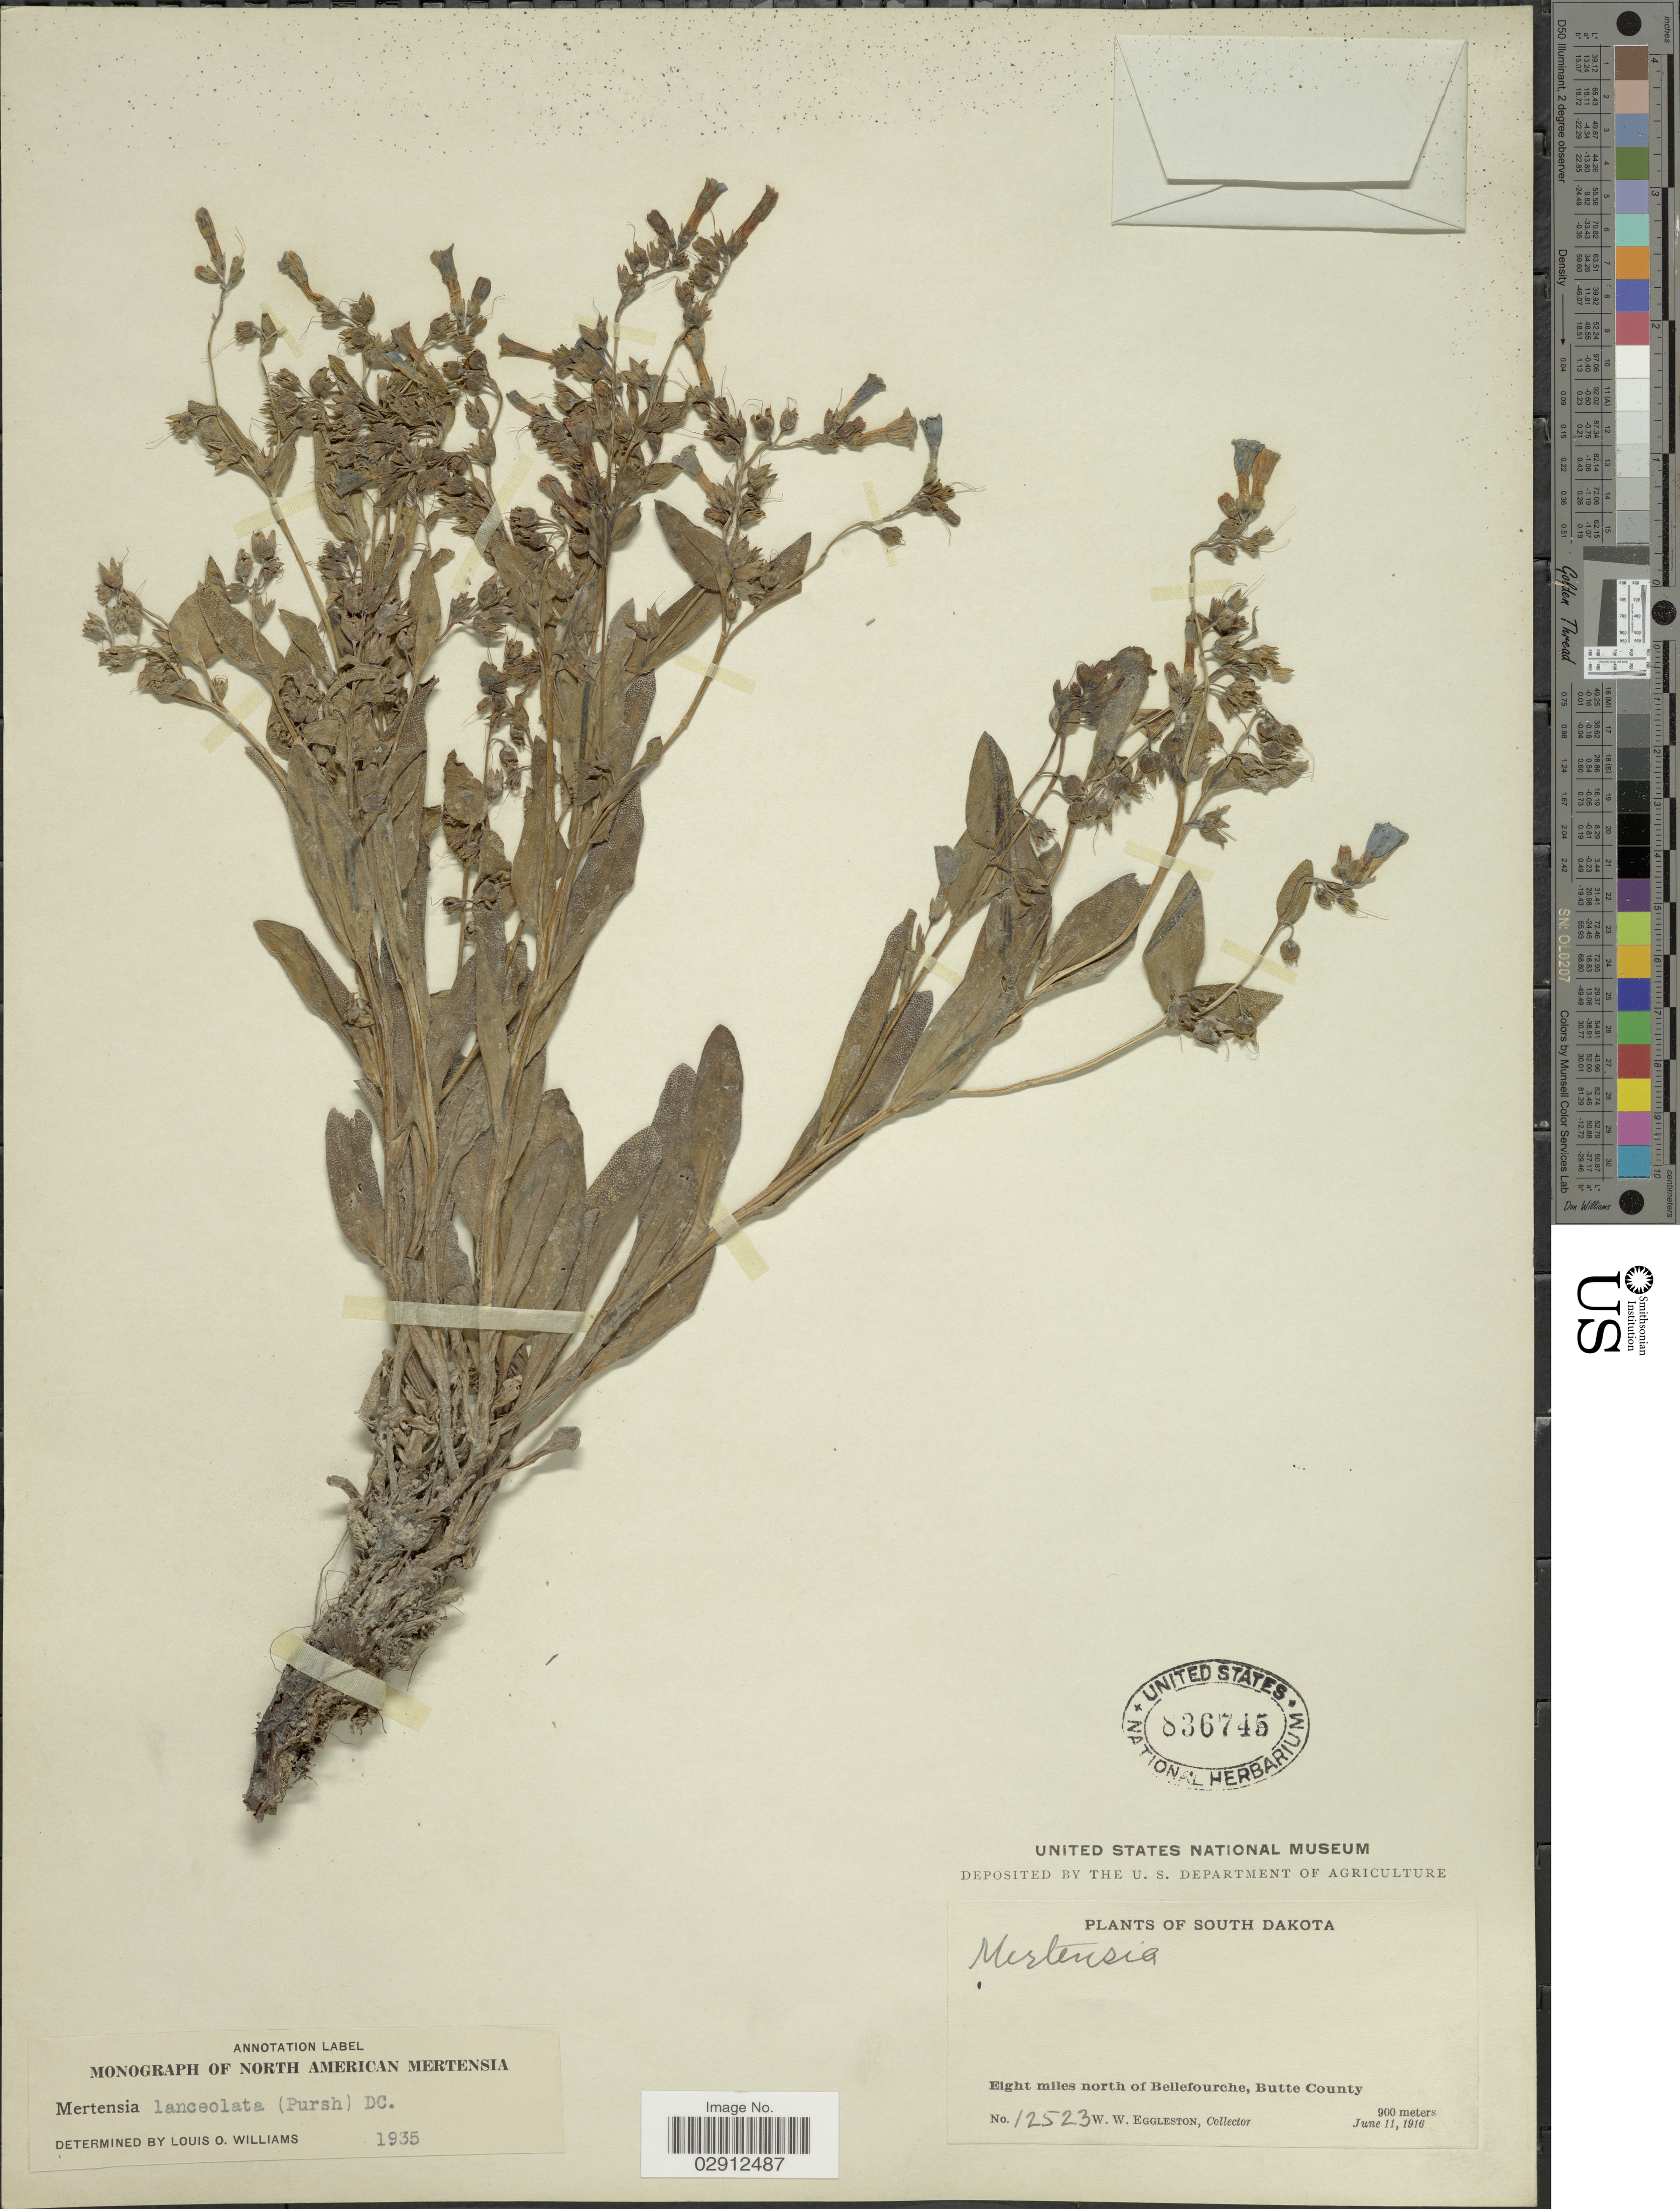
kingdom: Plantae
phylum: Tracheophyta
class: Magnoliopsida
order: Boraginales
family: Boraginaceae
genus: Mertensia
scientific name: Mertensia lanceolata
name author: (Pursh) DC. ex A. DC.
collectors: W. W. Eggleston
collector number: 12523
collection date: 1916-06-11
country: United States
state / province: South Dakota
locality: Eight miles north of Bellefourche, Butte County.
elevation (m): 900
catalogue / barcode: US 836745